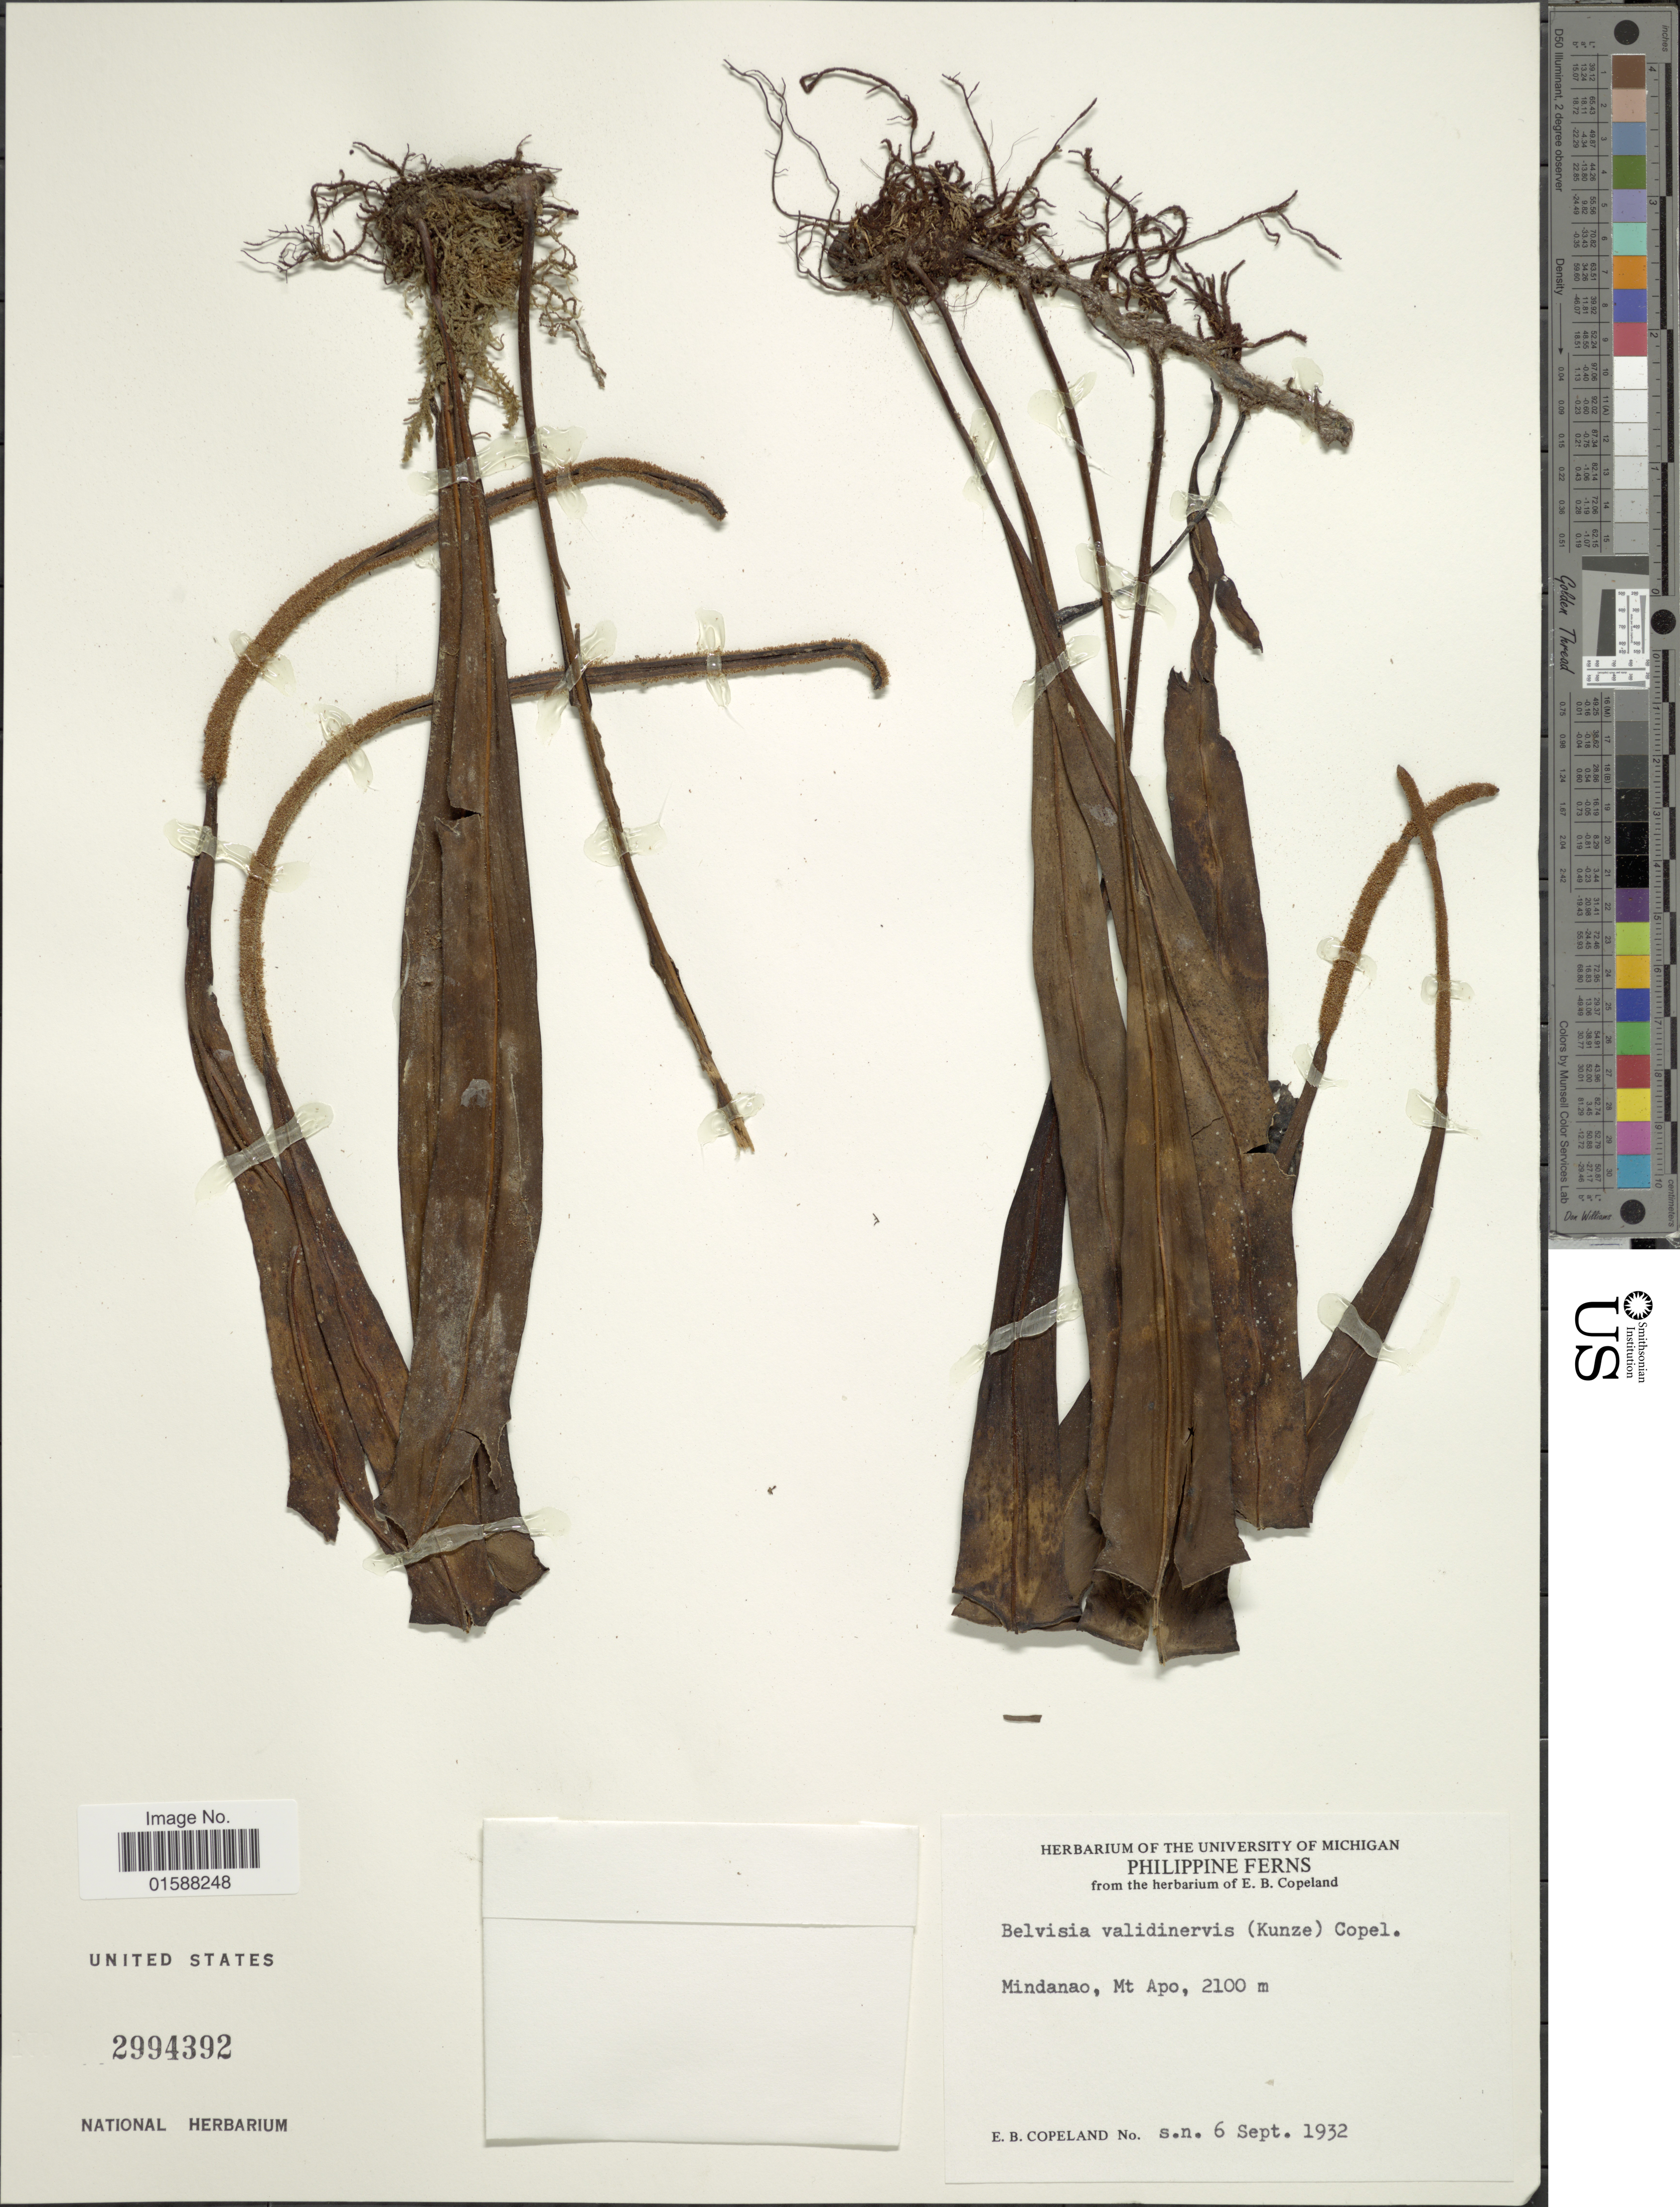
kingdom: Plantae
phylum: Tracheophyta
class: Polypodiopsida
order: Polypodiales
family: Polypodiaceae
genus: Lepisorus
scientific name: Lepisorus validinervis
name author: (Kunze) Li S. Wang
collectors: E. B. Copeland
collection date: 1932-09-06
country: Philippines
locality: Mindanao, Mt. Apo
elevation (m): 2100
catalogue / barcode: US 2994392